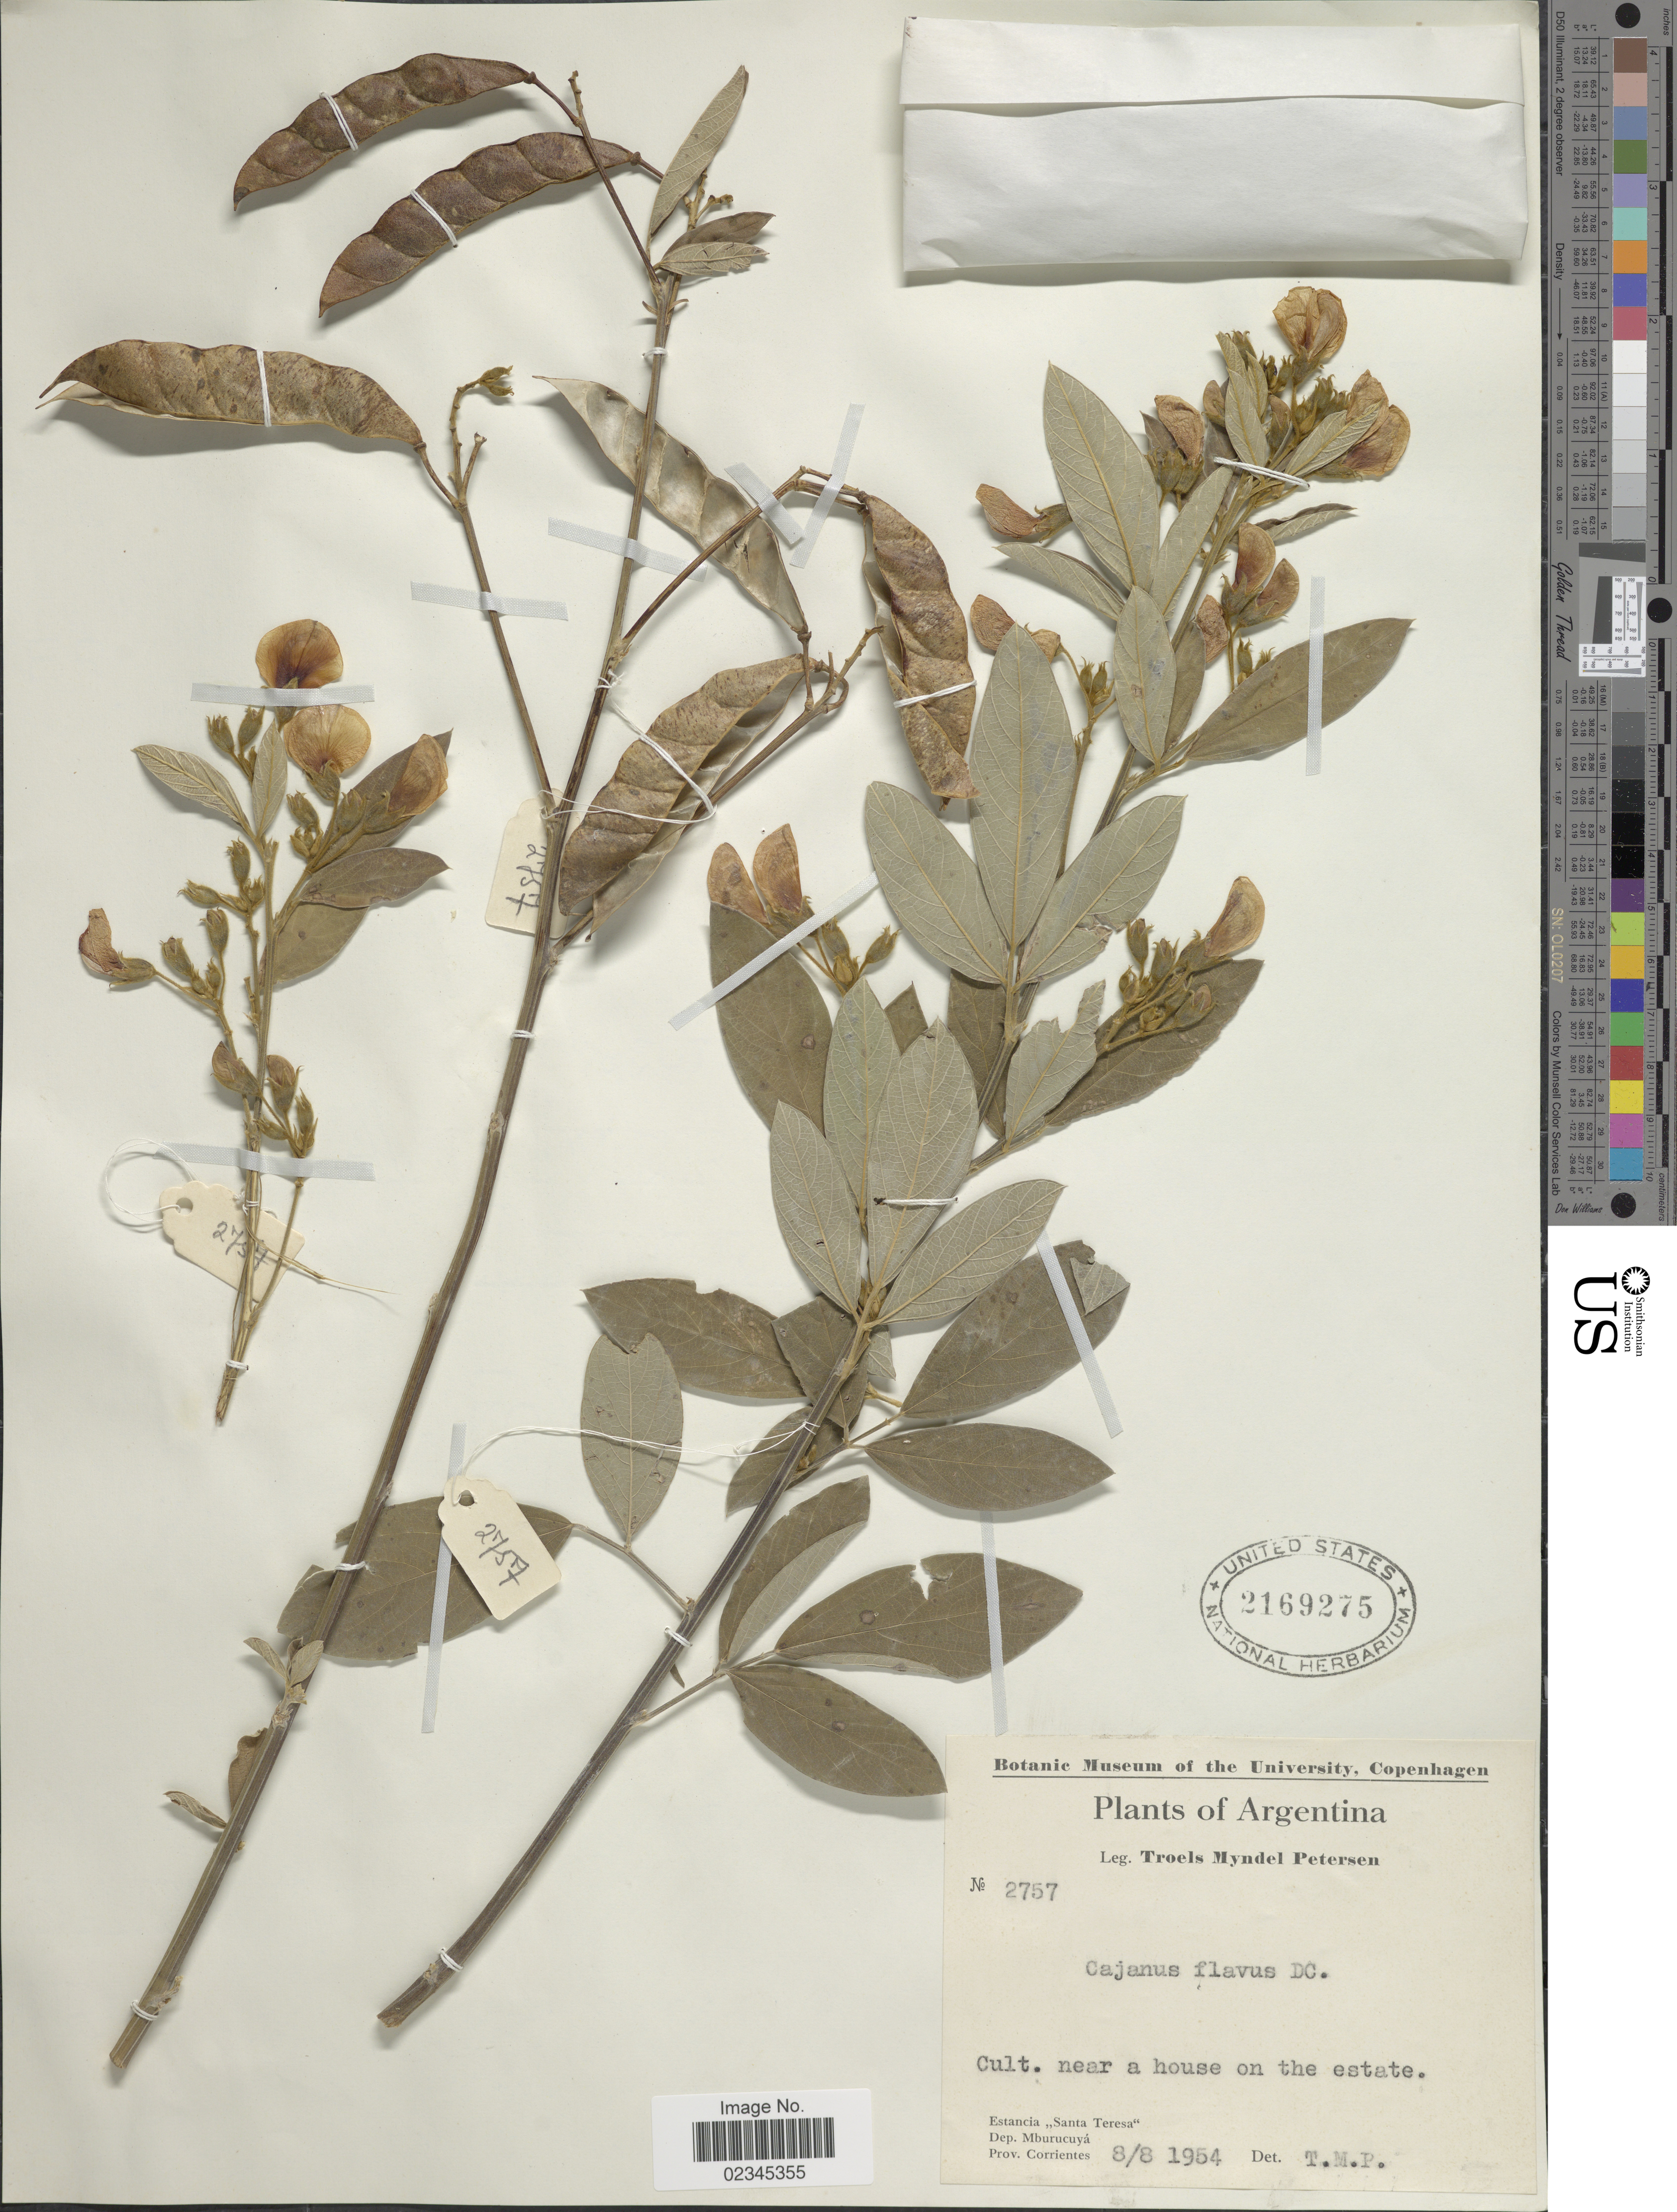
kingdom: Plantae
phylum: Tracheophyta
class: Magnoliopsida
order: Fabales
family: Fabaceae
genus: Cajanus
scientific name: Cajanus cajan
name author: (L.) Huth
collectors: T. M. Petersen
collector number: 2757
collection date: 1954-08-08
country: Argentina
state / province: Corrientes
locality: Near a house on the estate. Estancia Santa Teresa Dep. Mburucuyá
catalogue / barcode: US 2169275